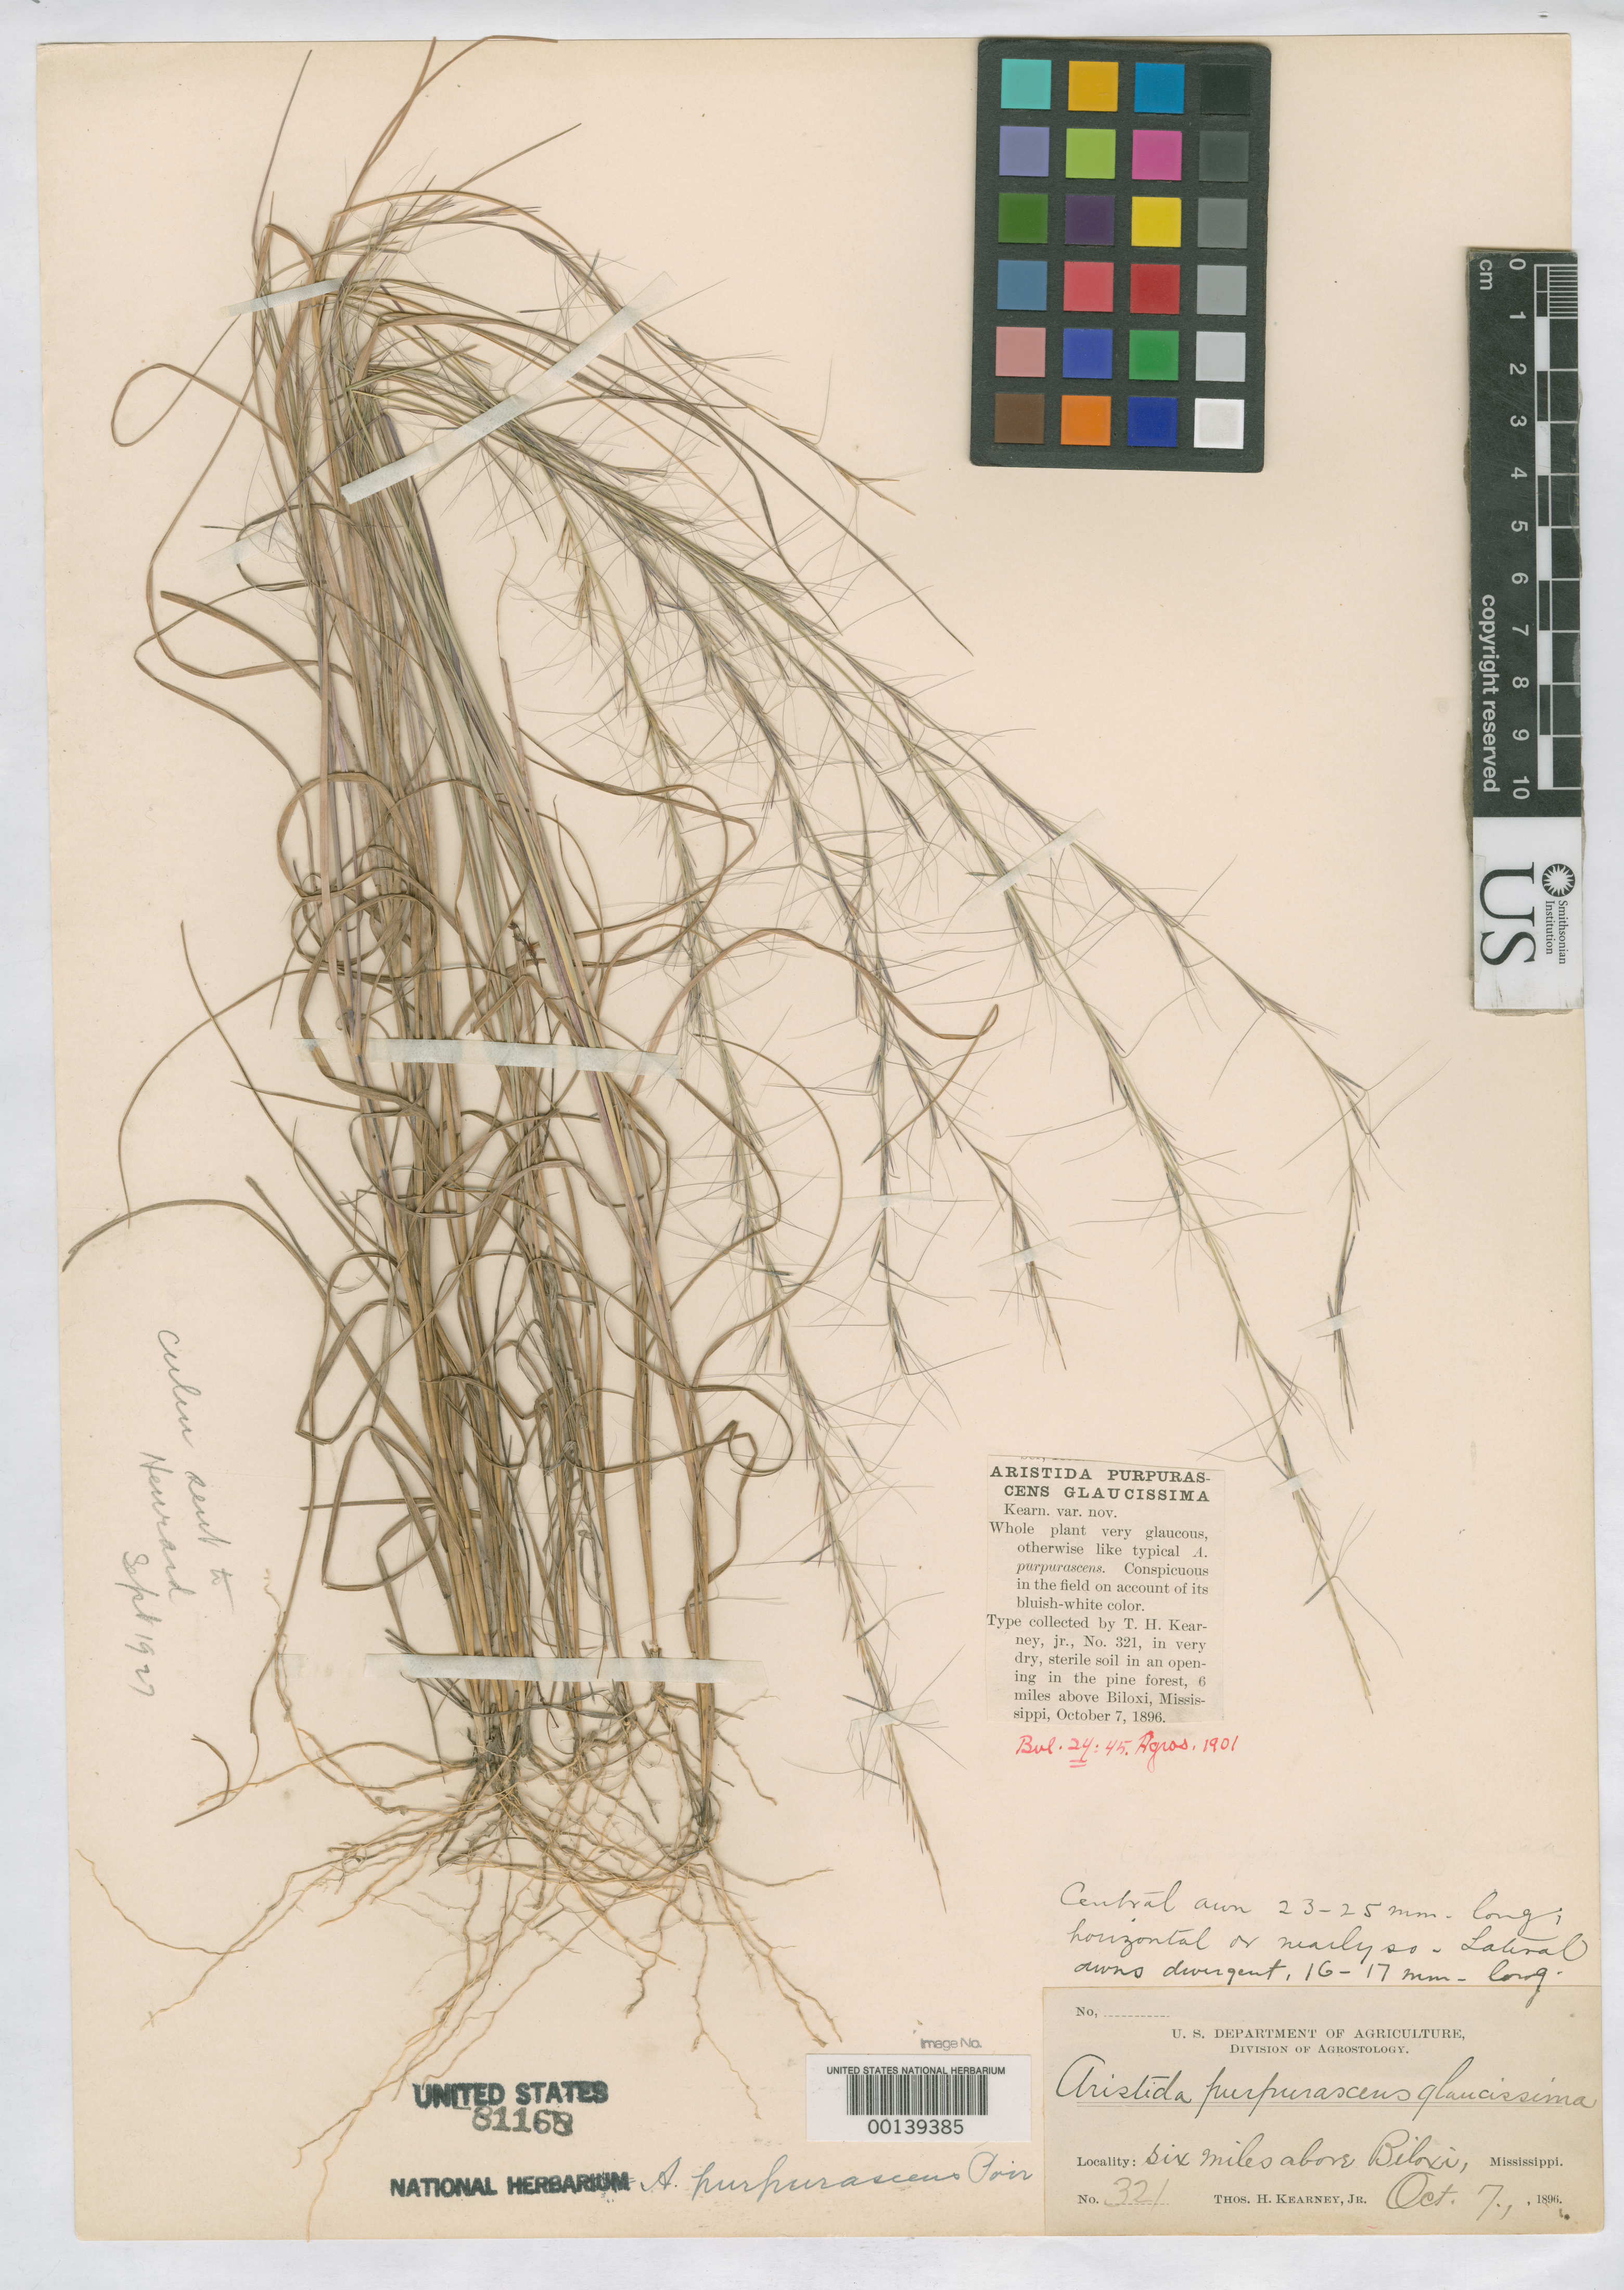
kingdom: Plantae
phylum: Tracheophyta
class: Liliopsida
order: Poales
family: Poaceae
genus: Aristida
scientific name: Aristida purpurascens var. glaucissima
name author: Kearney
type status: Isotype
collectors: T. H. Kearney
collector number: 321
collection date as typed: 07 Oct 1896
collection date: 1896-10-07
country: United States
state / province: Mississippi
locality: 6 mi above Biloxi.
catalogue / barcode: US 81168